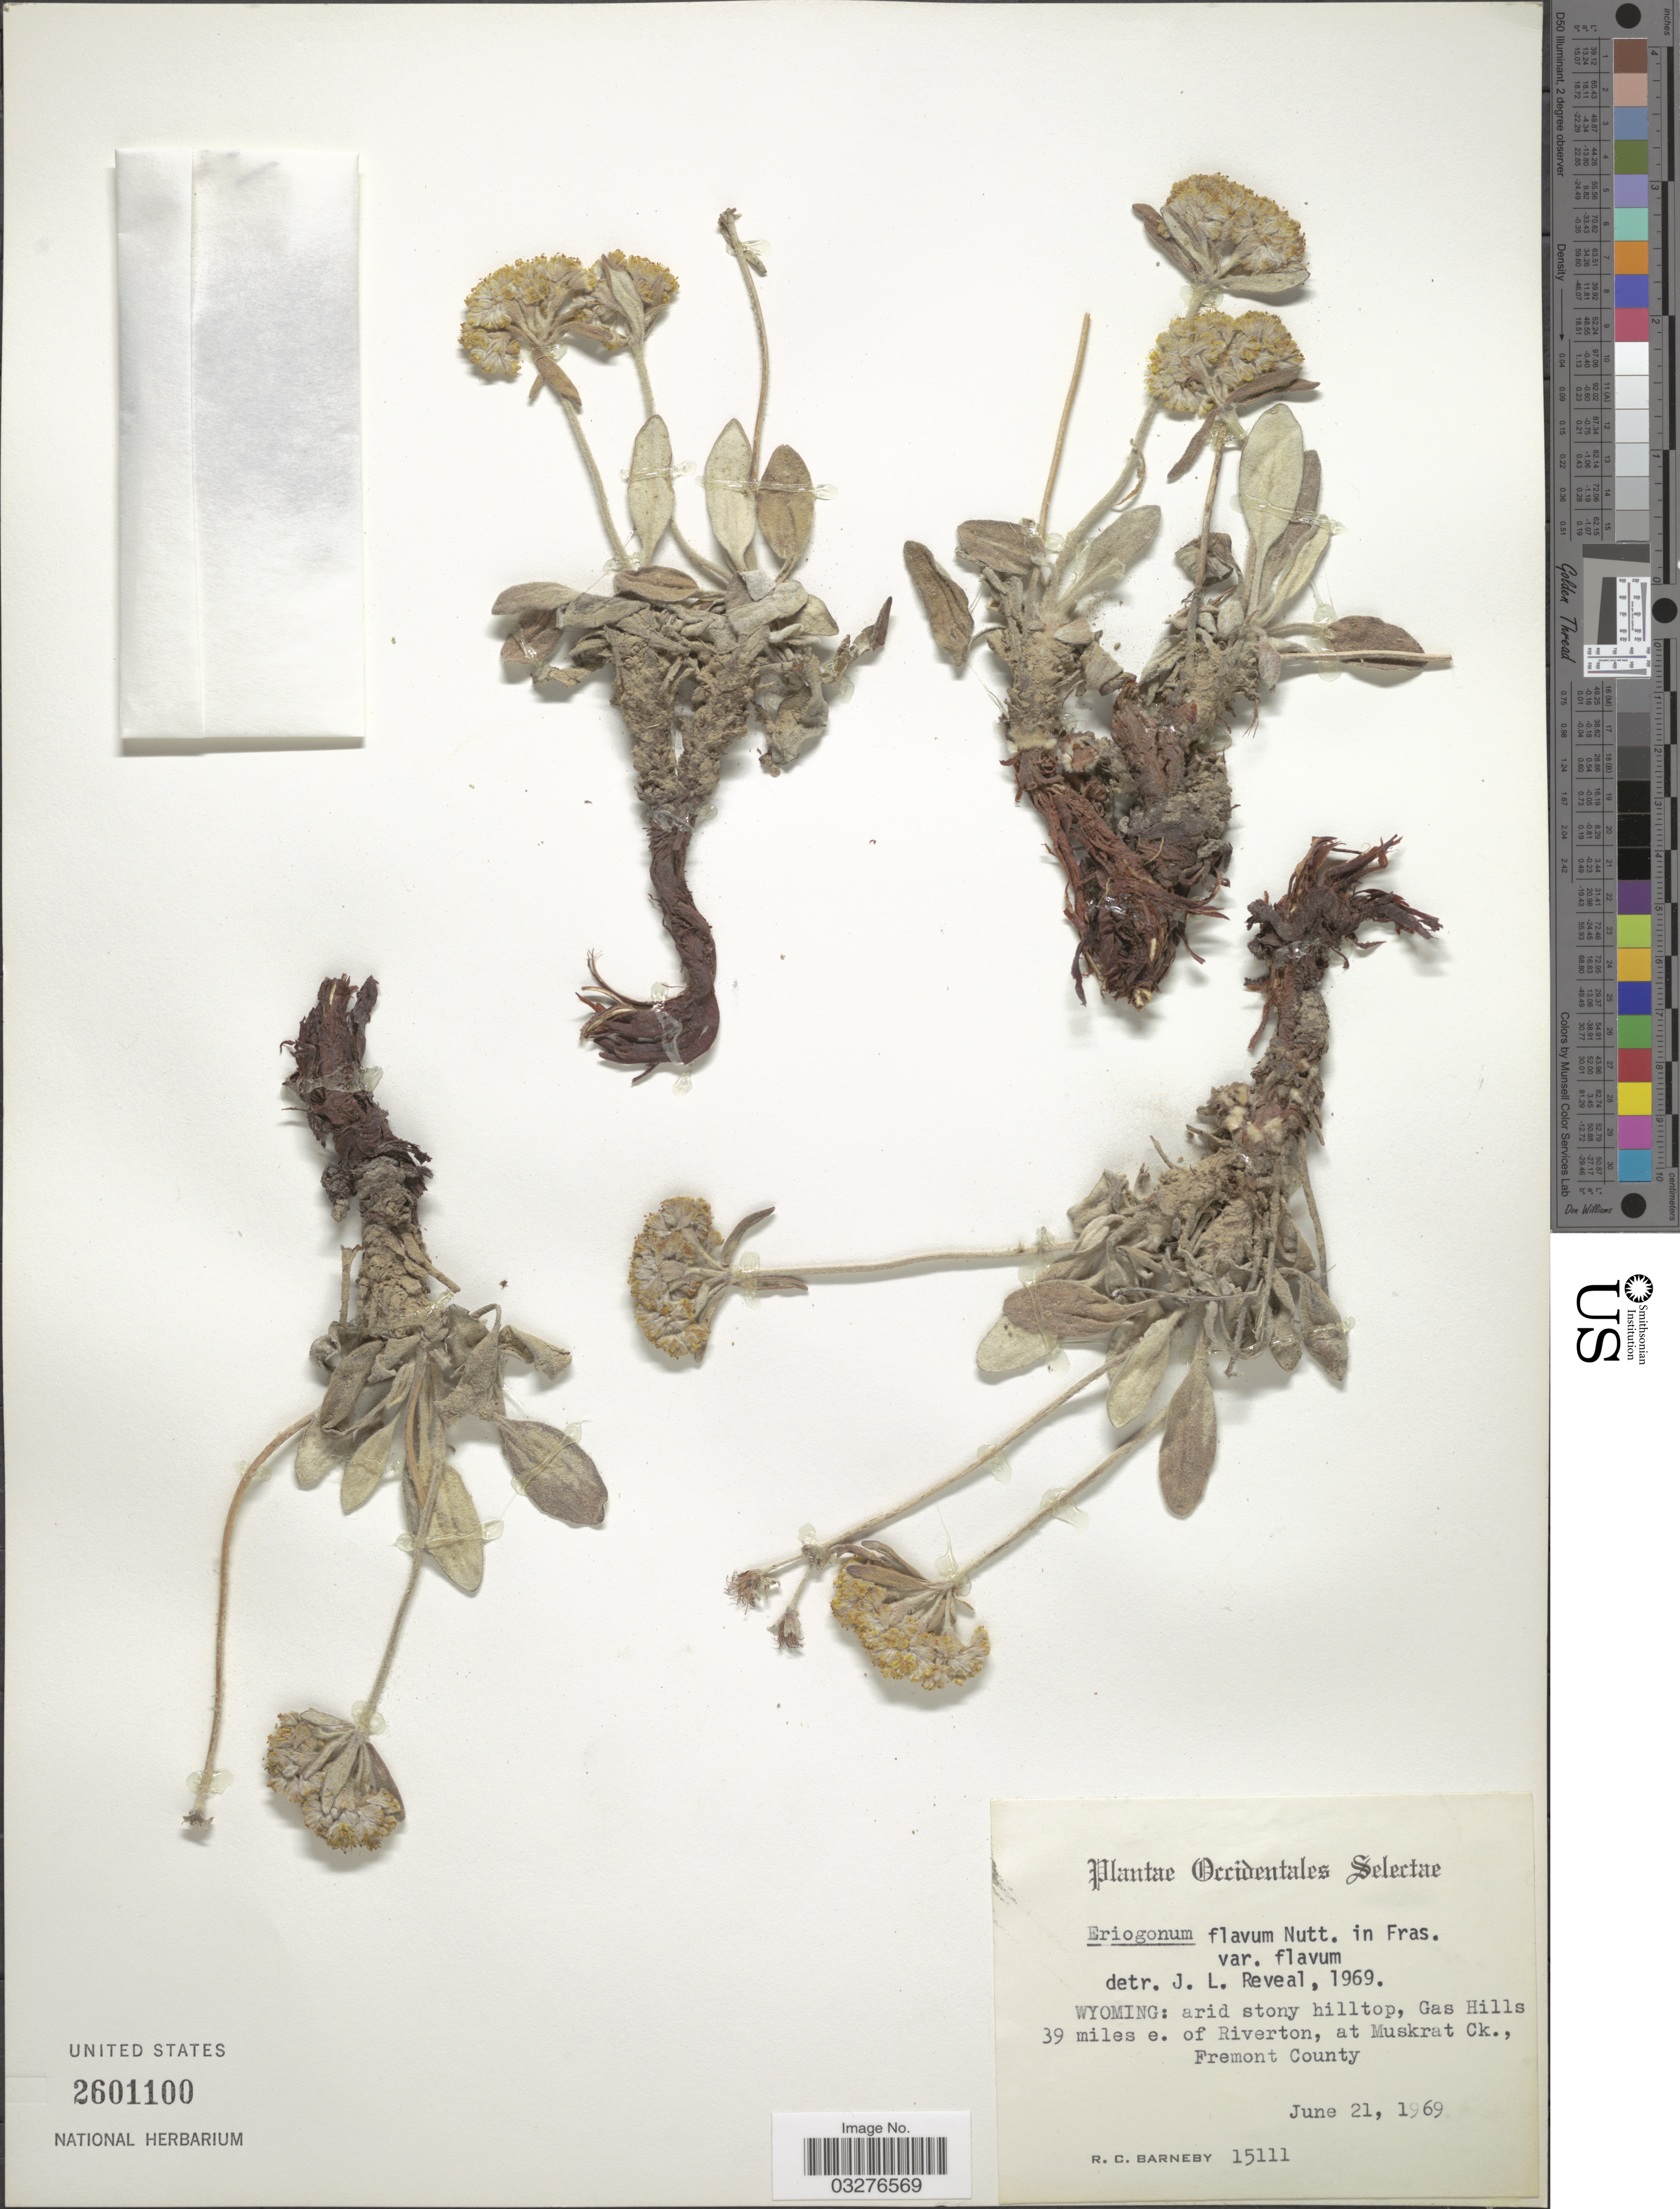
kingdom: Plantae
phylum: Tracheophyta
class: Magnoliopsida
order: Caryophyllales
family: Polygonaceae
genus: Eriogonum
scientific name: Eriogonum flavum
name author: Nutt. ex Benth.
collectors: R. C. Barneby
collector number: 15111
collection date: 1969-06-21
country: United States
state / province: Wyoming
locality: Gas Hills 39 miles e. of Riverton, at Muskrat Ck., Fremont County.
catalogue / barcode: US 2601100